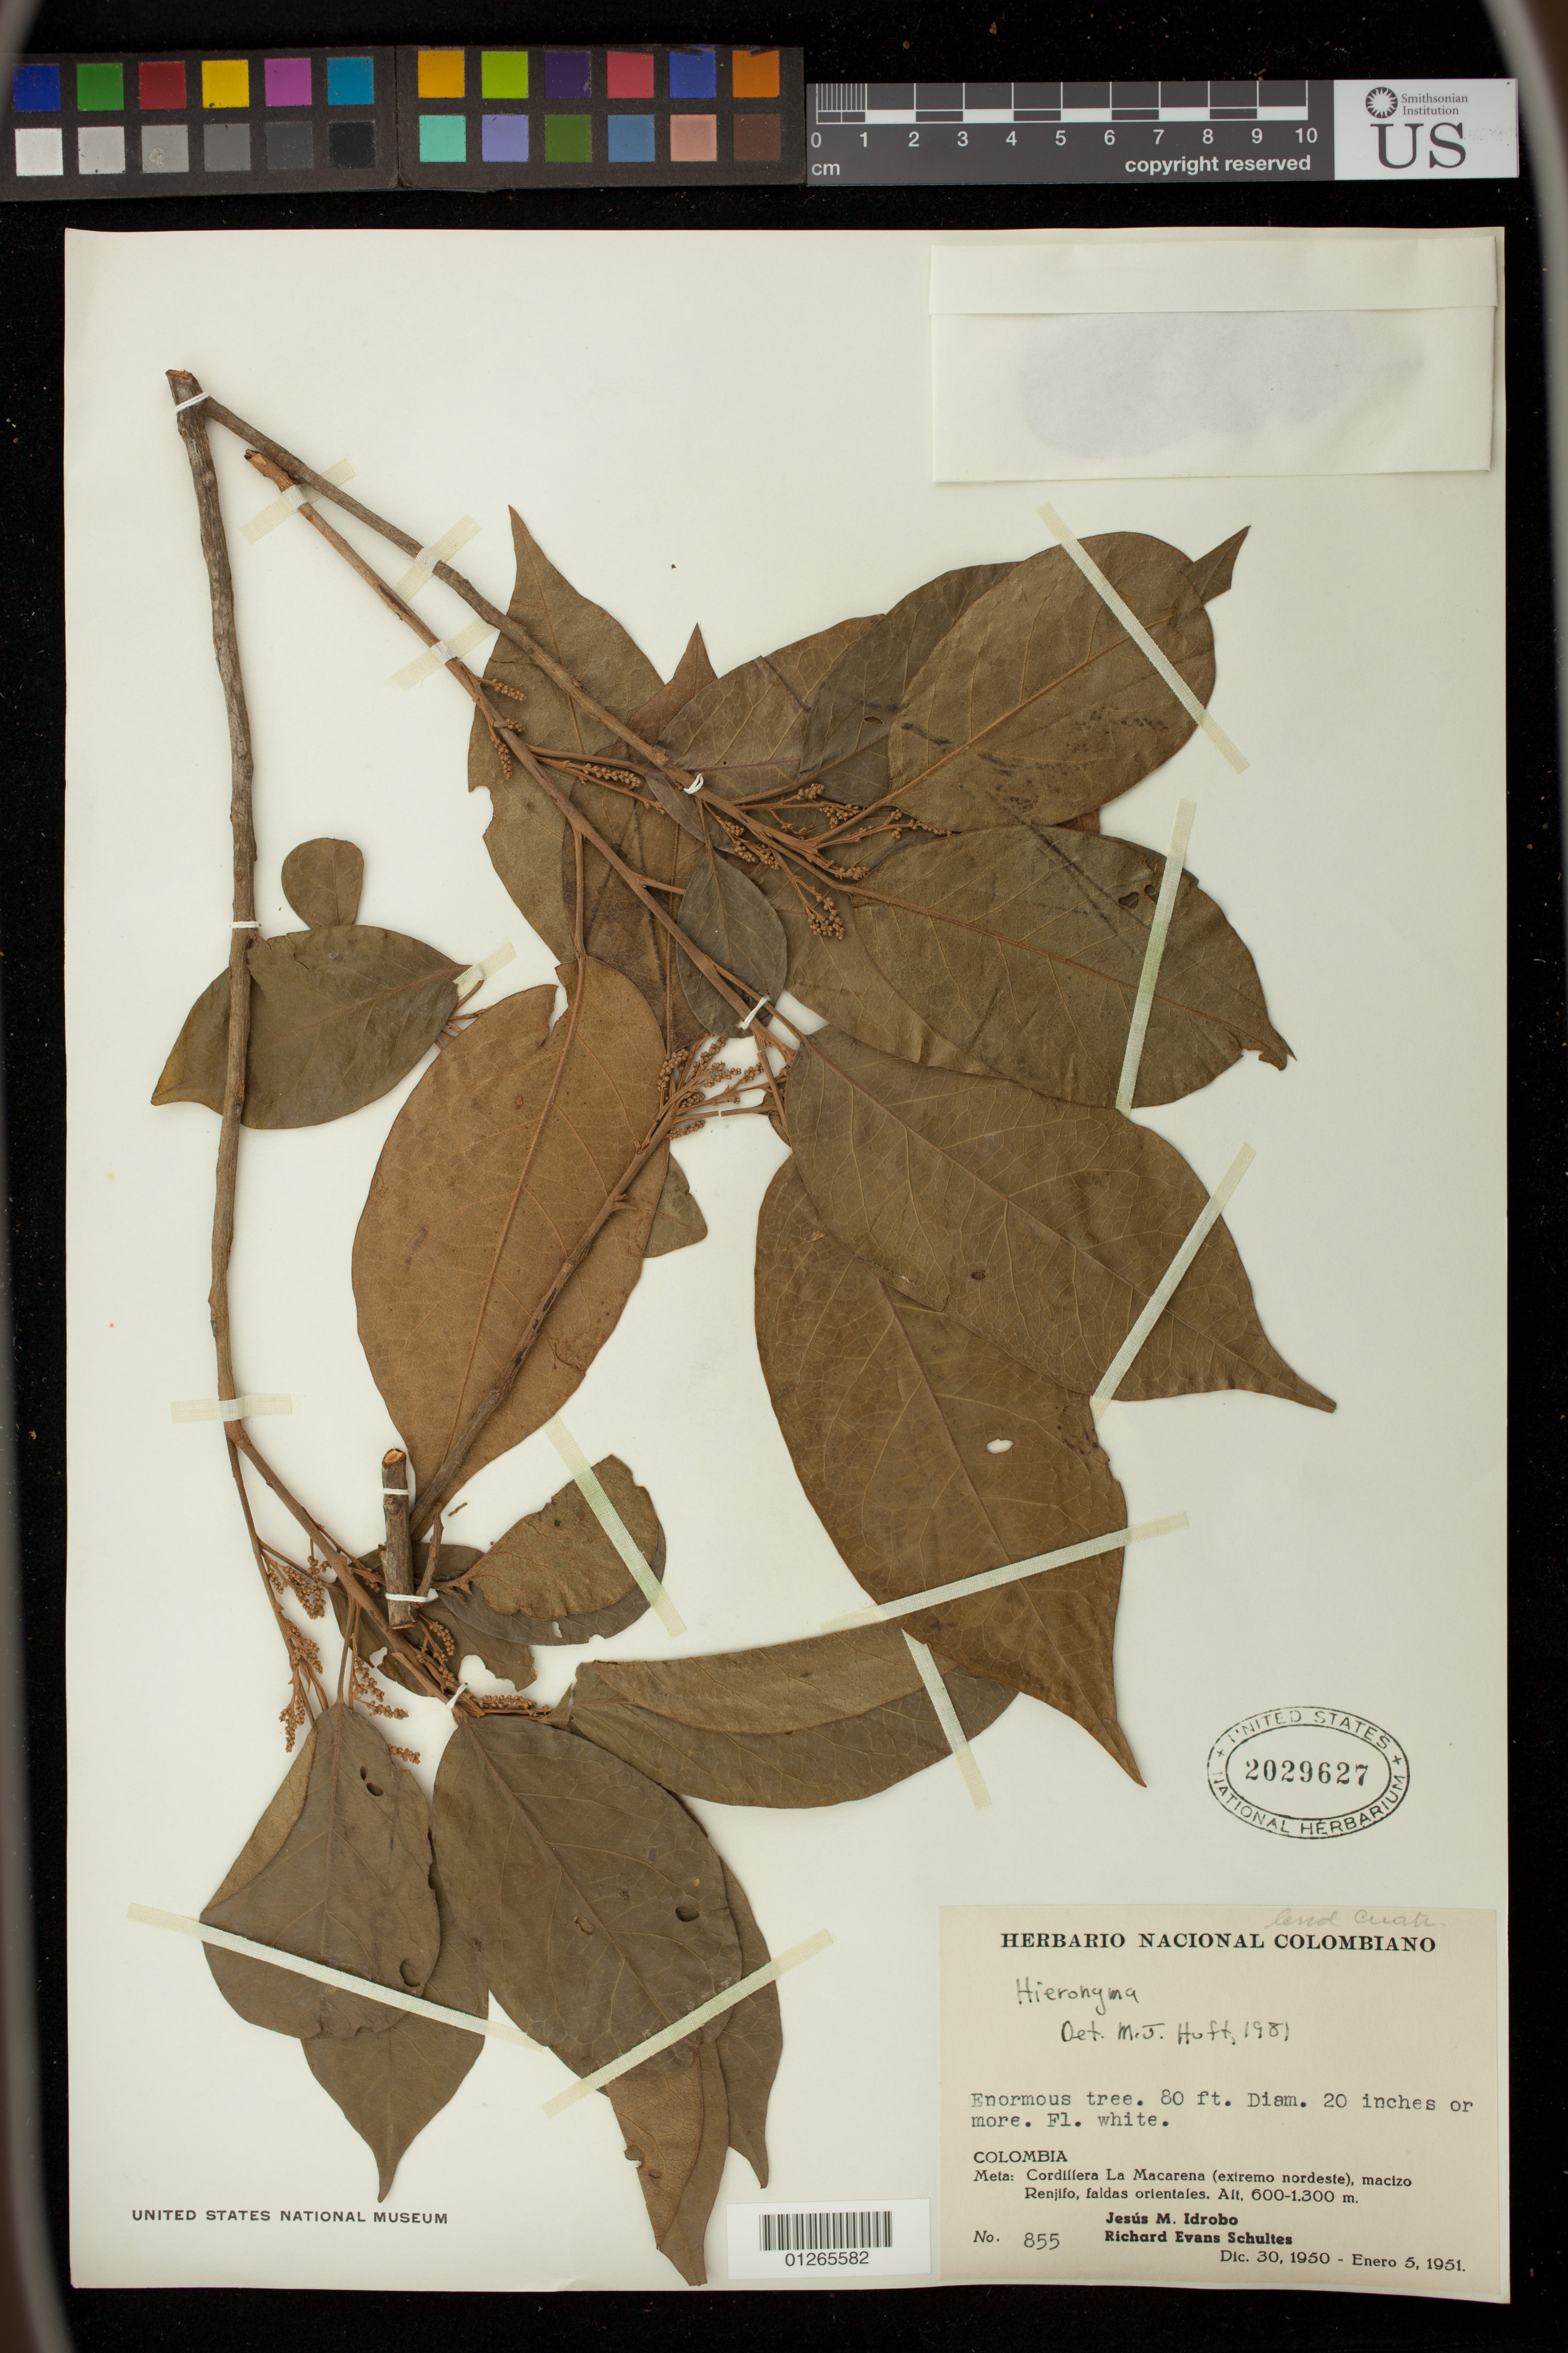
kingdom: Plantae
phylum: Tracheophyta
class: Magnoliopsida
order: Malpighiales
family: Phyllanthaceae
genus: Hieronyma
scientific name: Hieronyma sp.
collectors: J. M. Idrobo & R. Schultes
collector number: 2029627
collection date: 1950-12-30/1951-01-05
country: Colombia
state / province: Meta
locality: Comisaria del Putumayo: alta Cuenca del rio Putumayo, Valle de Sibundoy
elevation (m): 600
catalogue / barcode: US 2029627